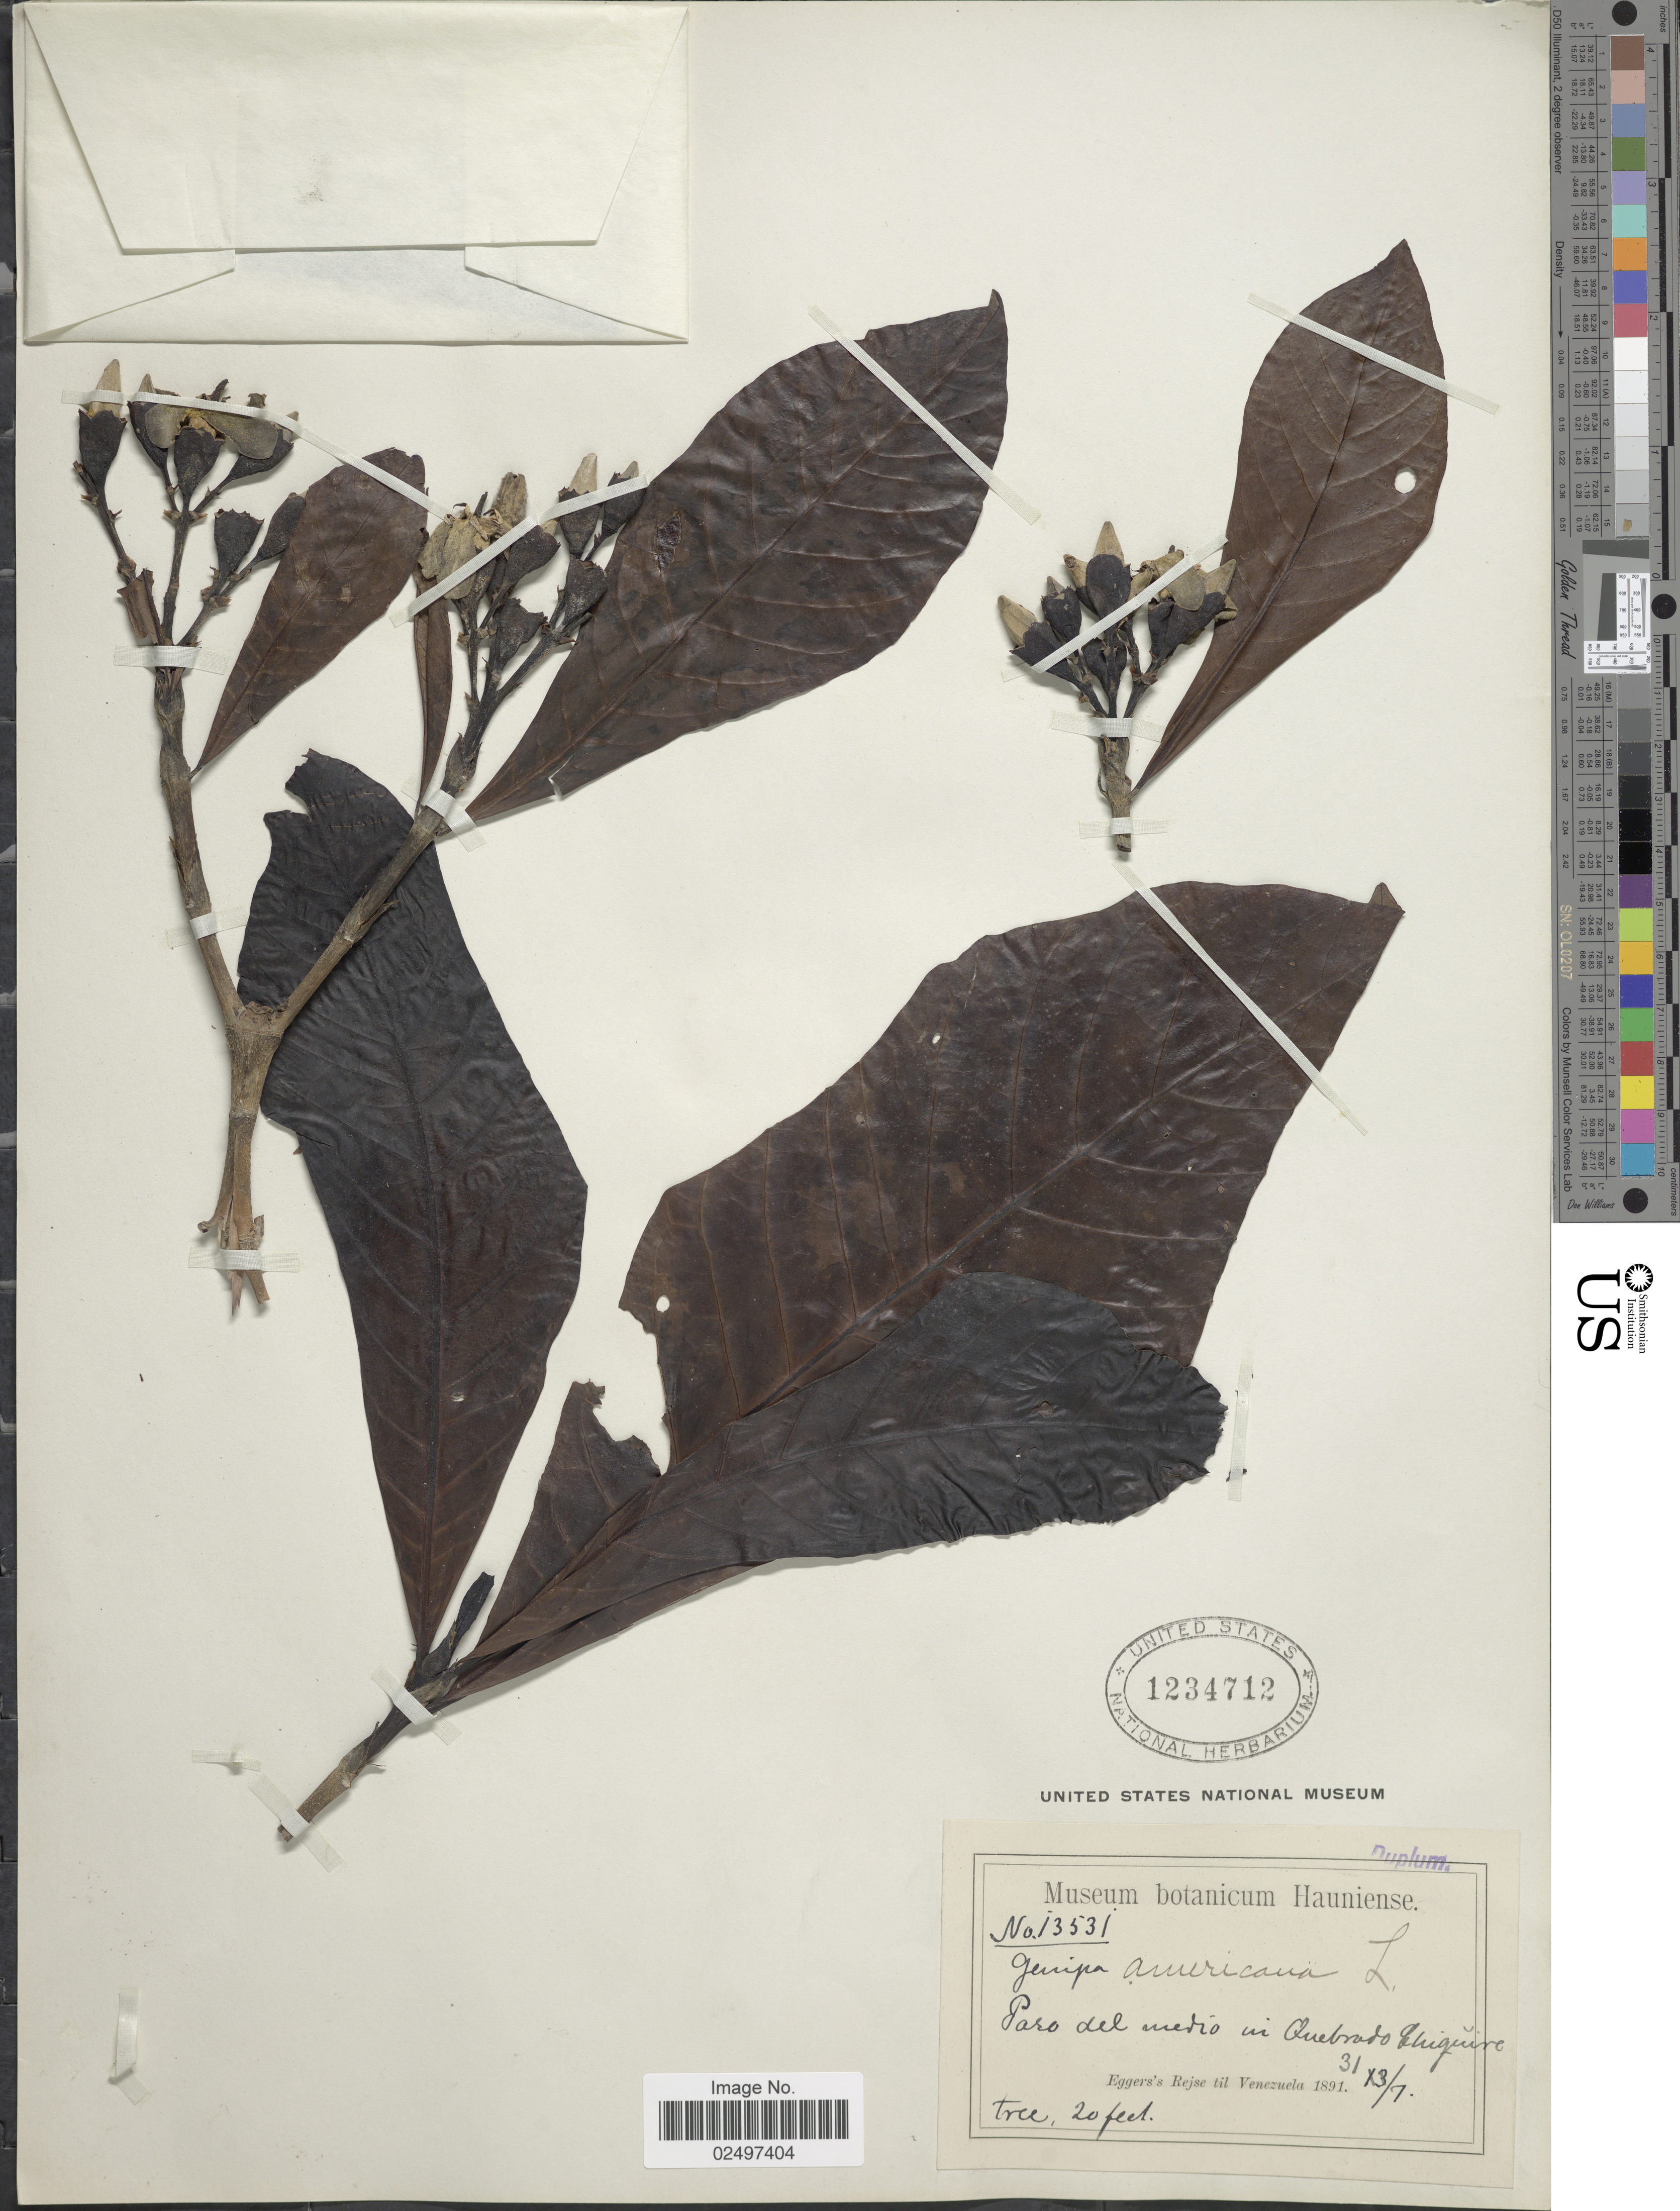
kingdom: Plantae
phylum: Tracheophyta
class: Magnoliopsida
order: Gentianales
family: Rubiaceae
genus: Genipa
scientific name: Genipa americana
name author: L.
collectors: -. Eggers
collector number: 13531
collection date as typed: Transcribed d/m/y: 13/7/31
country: Venezuela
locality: Paso del medio in Quebrado Chiquire [interpreted]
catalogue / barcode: US 1234712